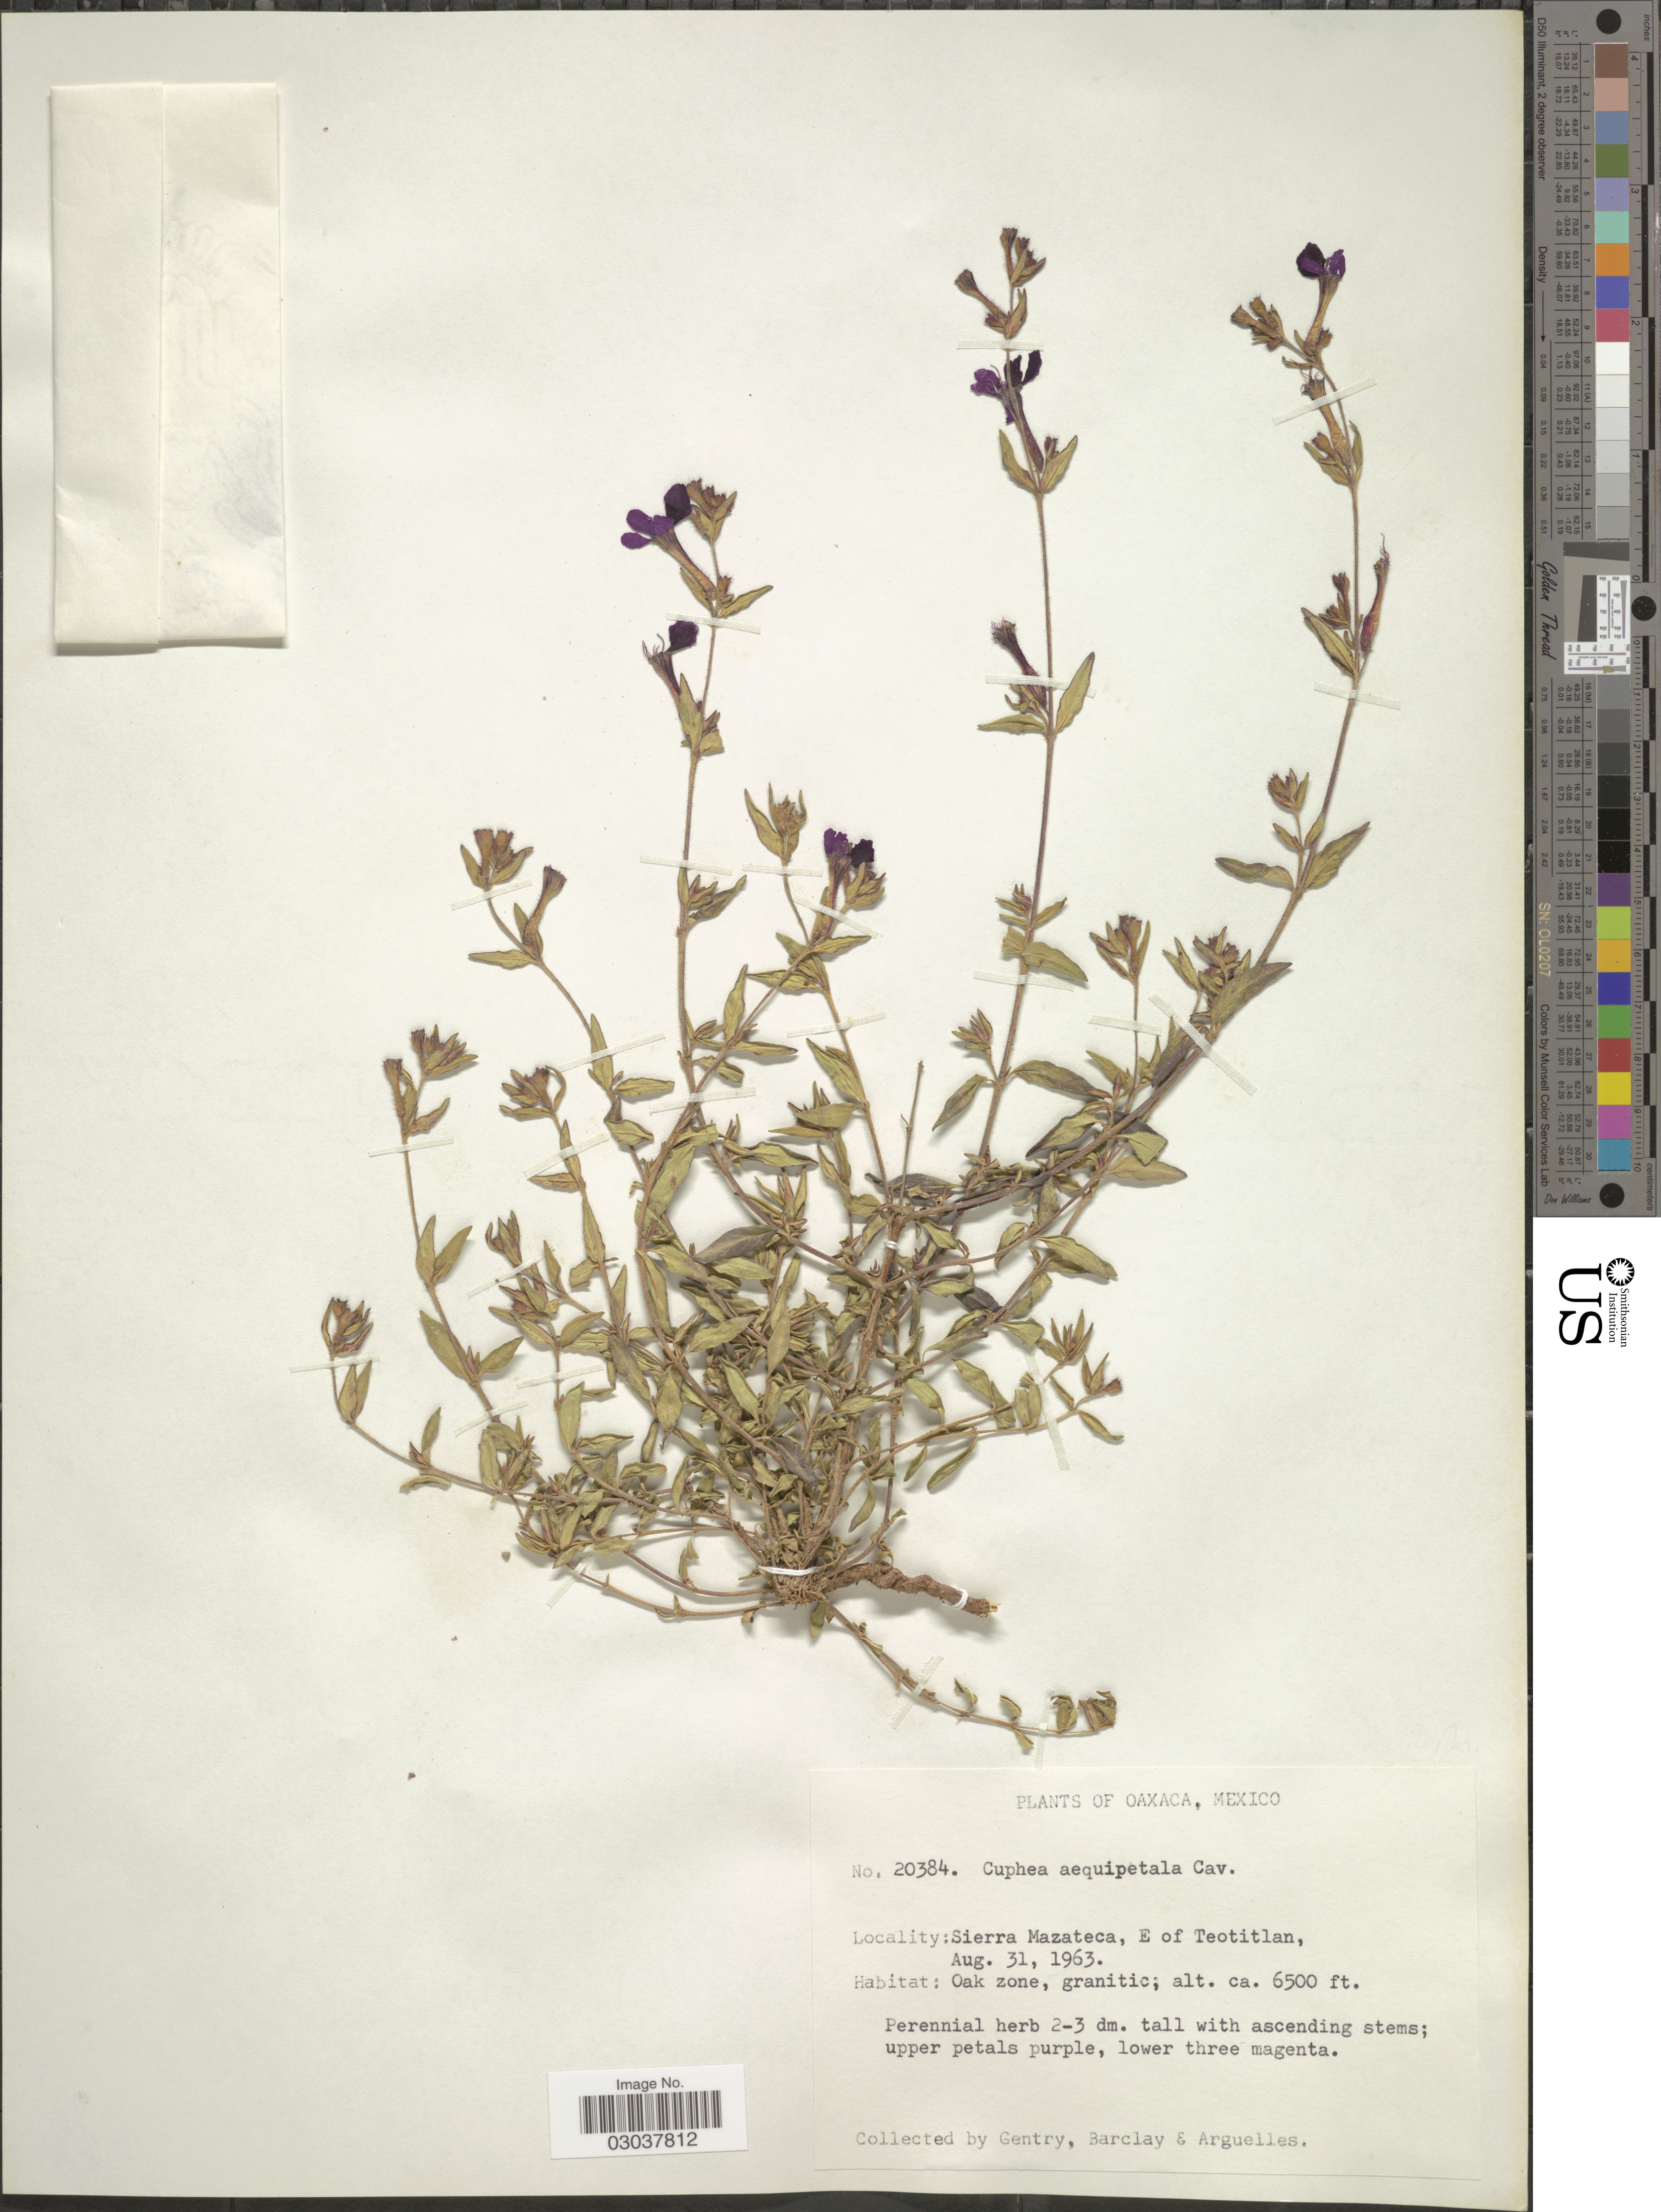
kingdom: Plantae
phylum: Tracheophyta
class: Magnoliopsida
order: Myrtales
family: Lythraceae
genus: Cuphea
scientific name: Cuphea aequipetala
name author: Cav.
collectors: Gentry, --, -- Barclay & Arguelles, --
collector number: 20384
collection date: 1963-08-31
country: Mexico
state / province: Oaxaca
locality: Sierra Mazateca, E of Teotitlan. Oak zone, granitic.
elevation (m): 1981